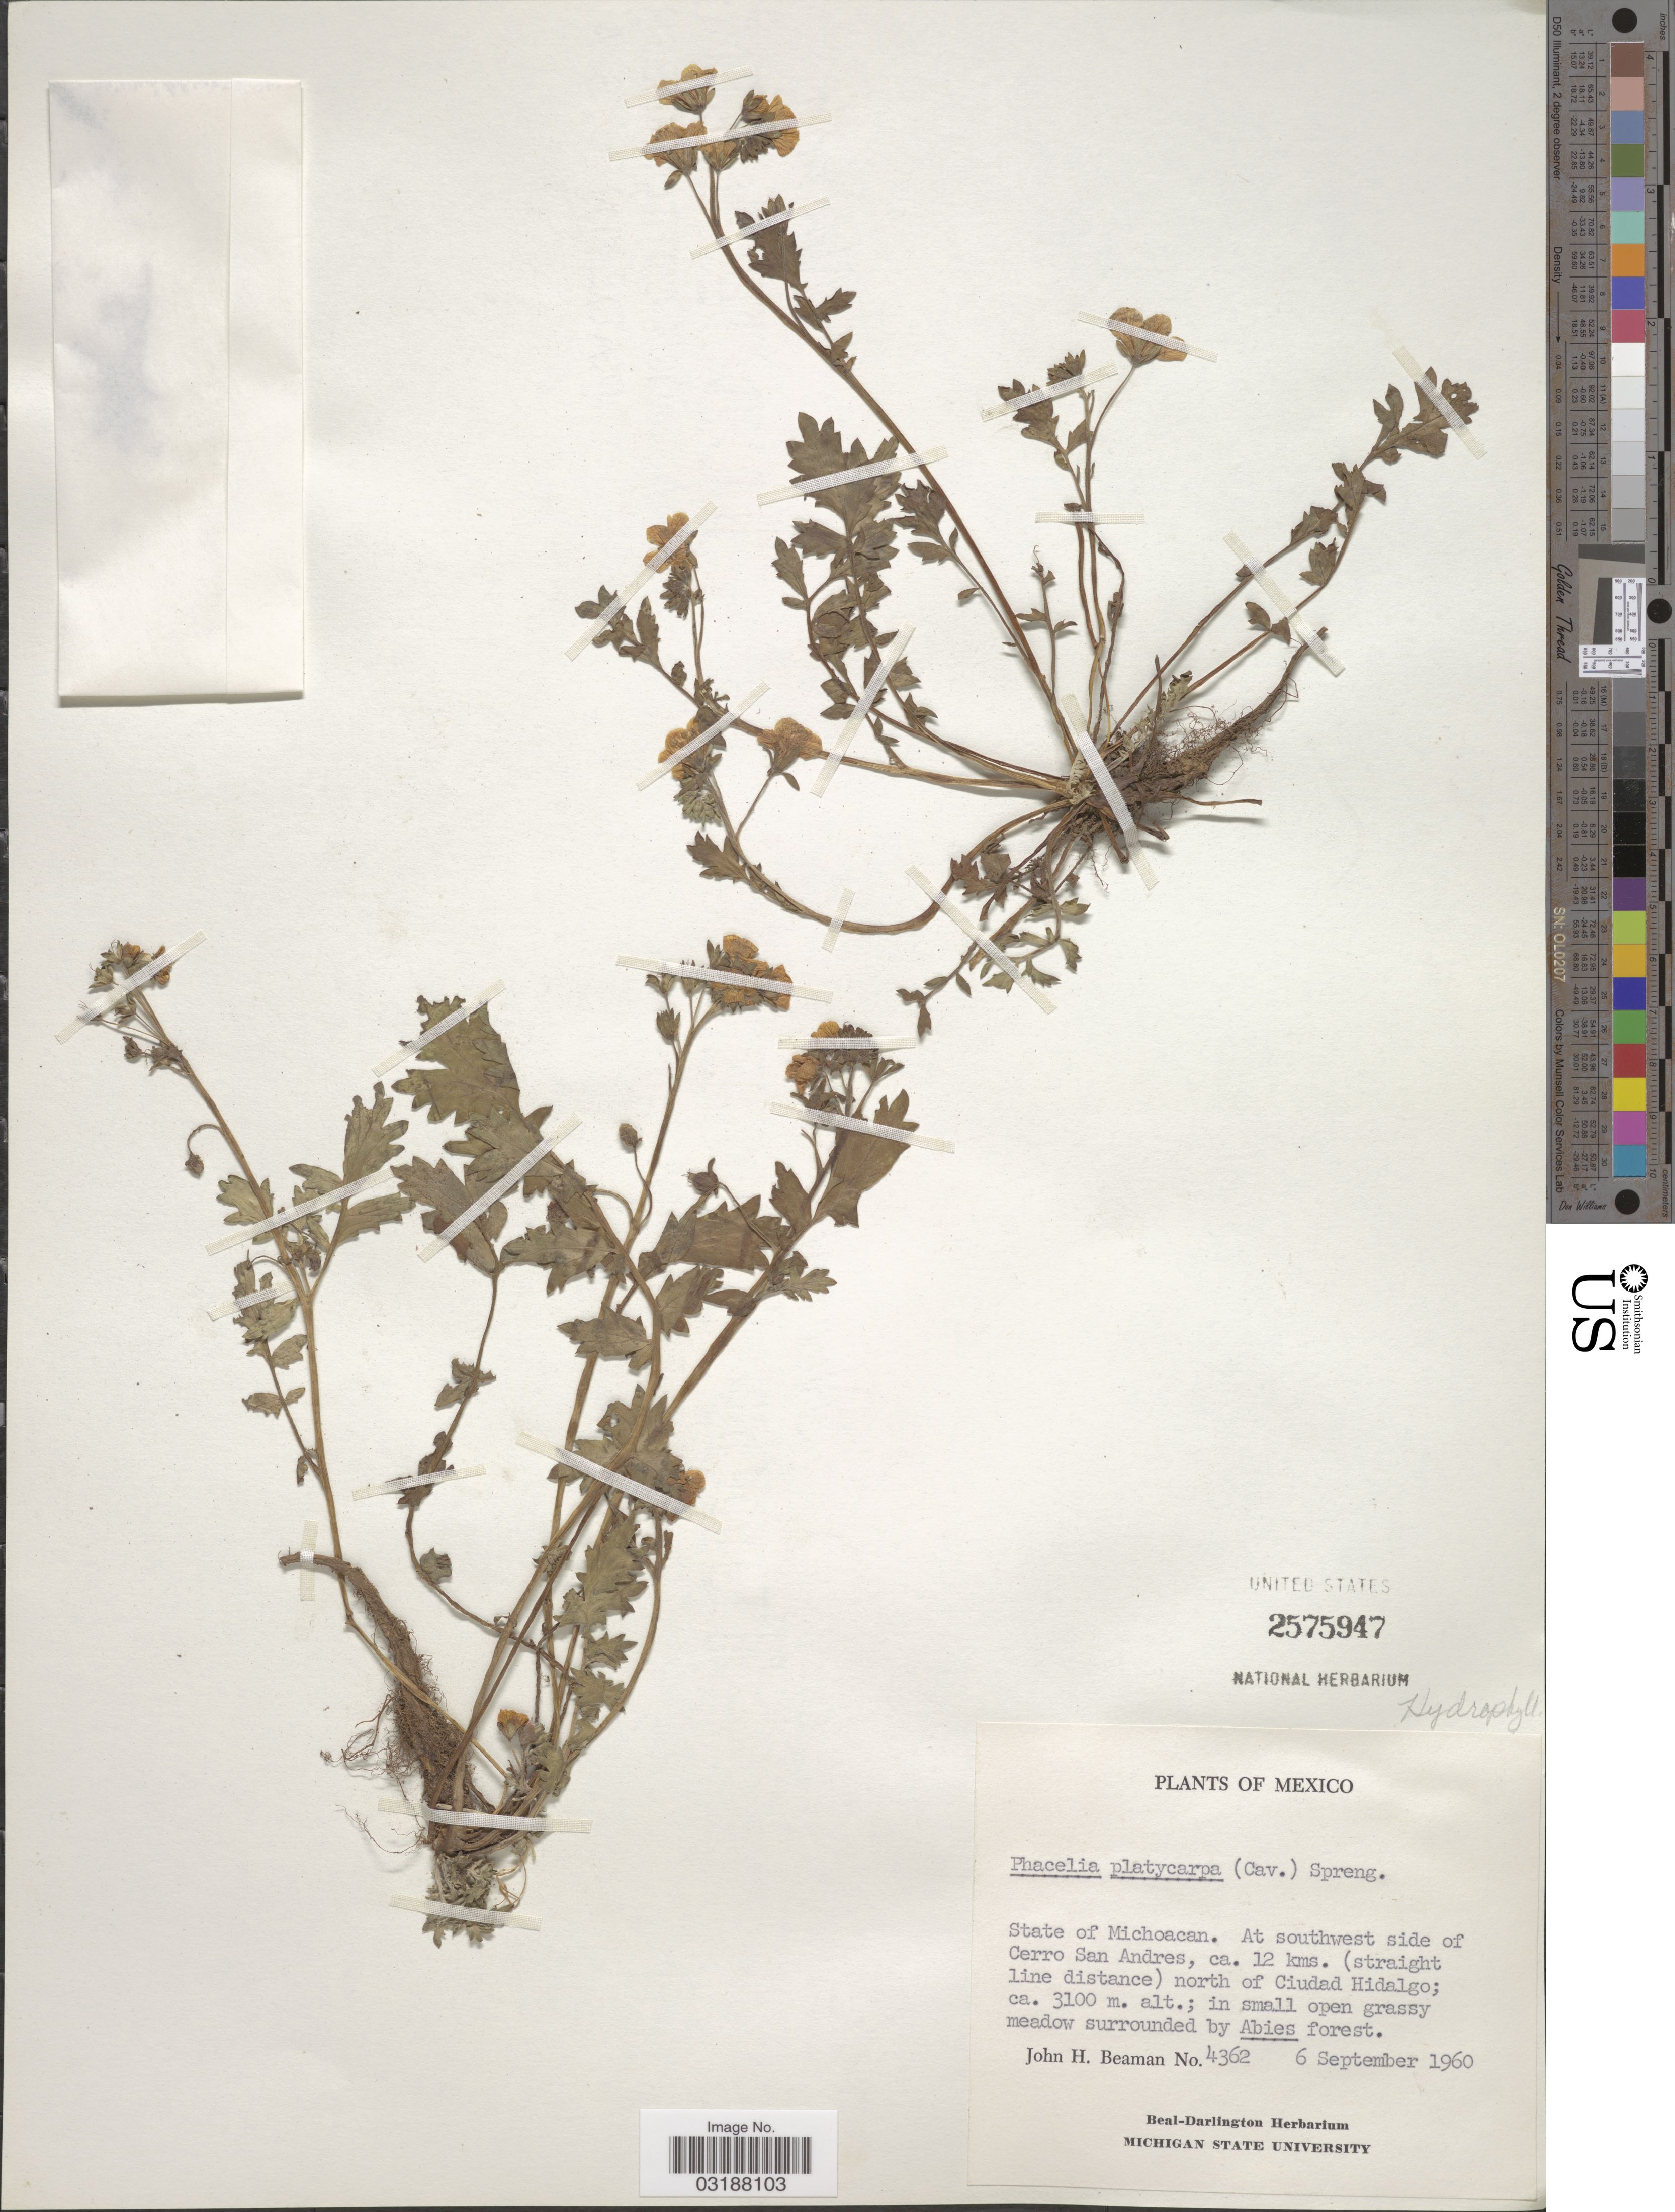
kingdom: Plantae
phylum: Tracheophyta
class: Magnoliopsida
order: Boraginales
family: Hydrophyllaceae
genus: Phacelia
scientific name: Phacelia platycarpa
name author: (Cav.) Spreng.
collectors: J. H. Beaman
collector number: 4362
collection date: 1960-09-06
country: Mexico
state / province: Michoacán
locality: At southwest side of Cerro San Andres, ca. 12 kms. (straight line distance) north of Ciudad Hidalgo.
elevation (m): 3100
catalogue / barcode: US 2575947